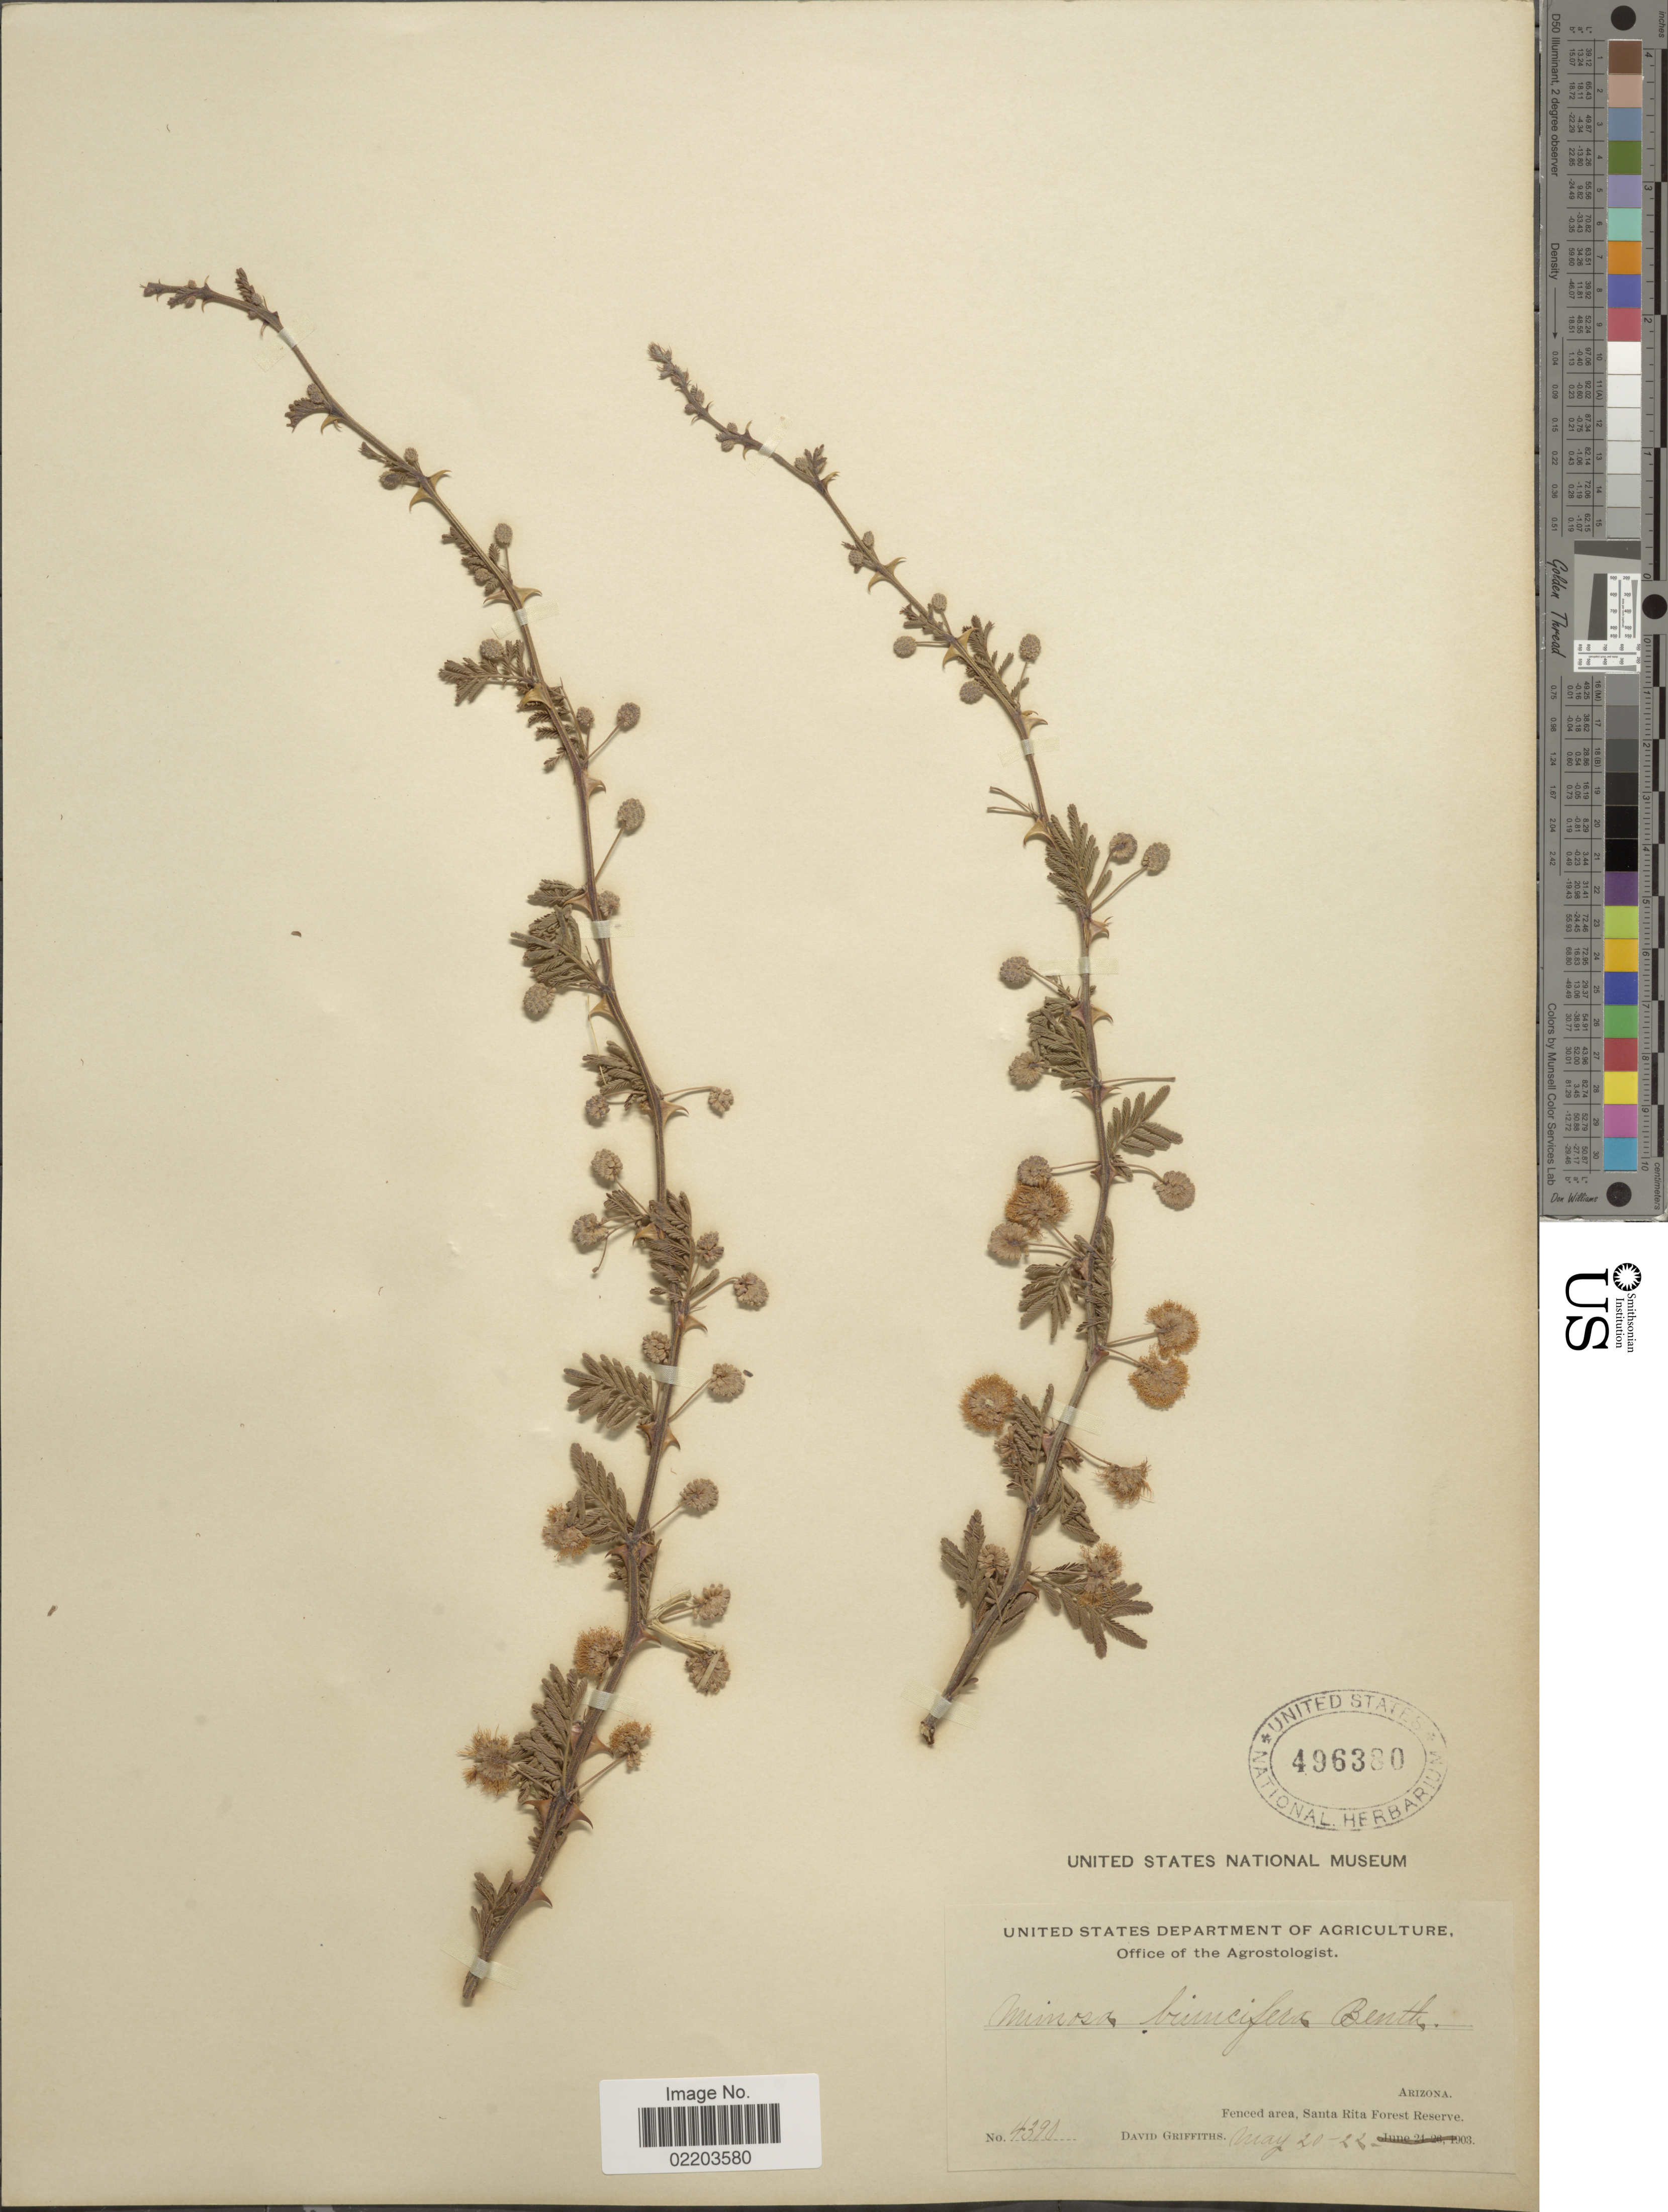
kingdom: Plantae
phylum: Tracheophyta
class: Magnoliopsida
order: Fabales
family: Fabaceae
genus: Mimosa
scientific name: Mimosa biuncifera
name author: Benth.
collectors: D. Griffiths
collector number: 4390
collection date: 1903-05-20/1903-05-22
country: United States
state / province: Arizona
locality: Fenced area, Santa Rita Forest Reserve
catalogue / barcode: US 496380